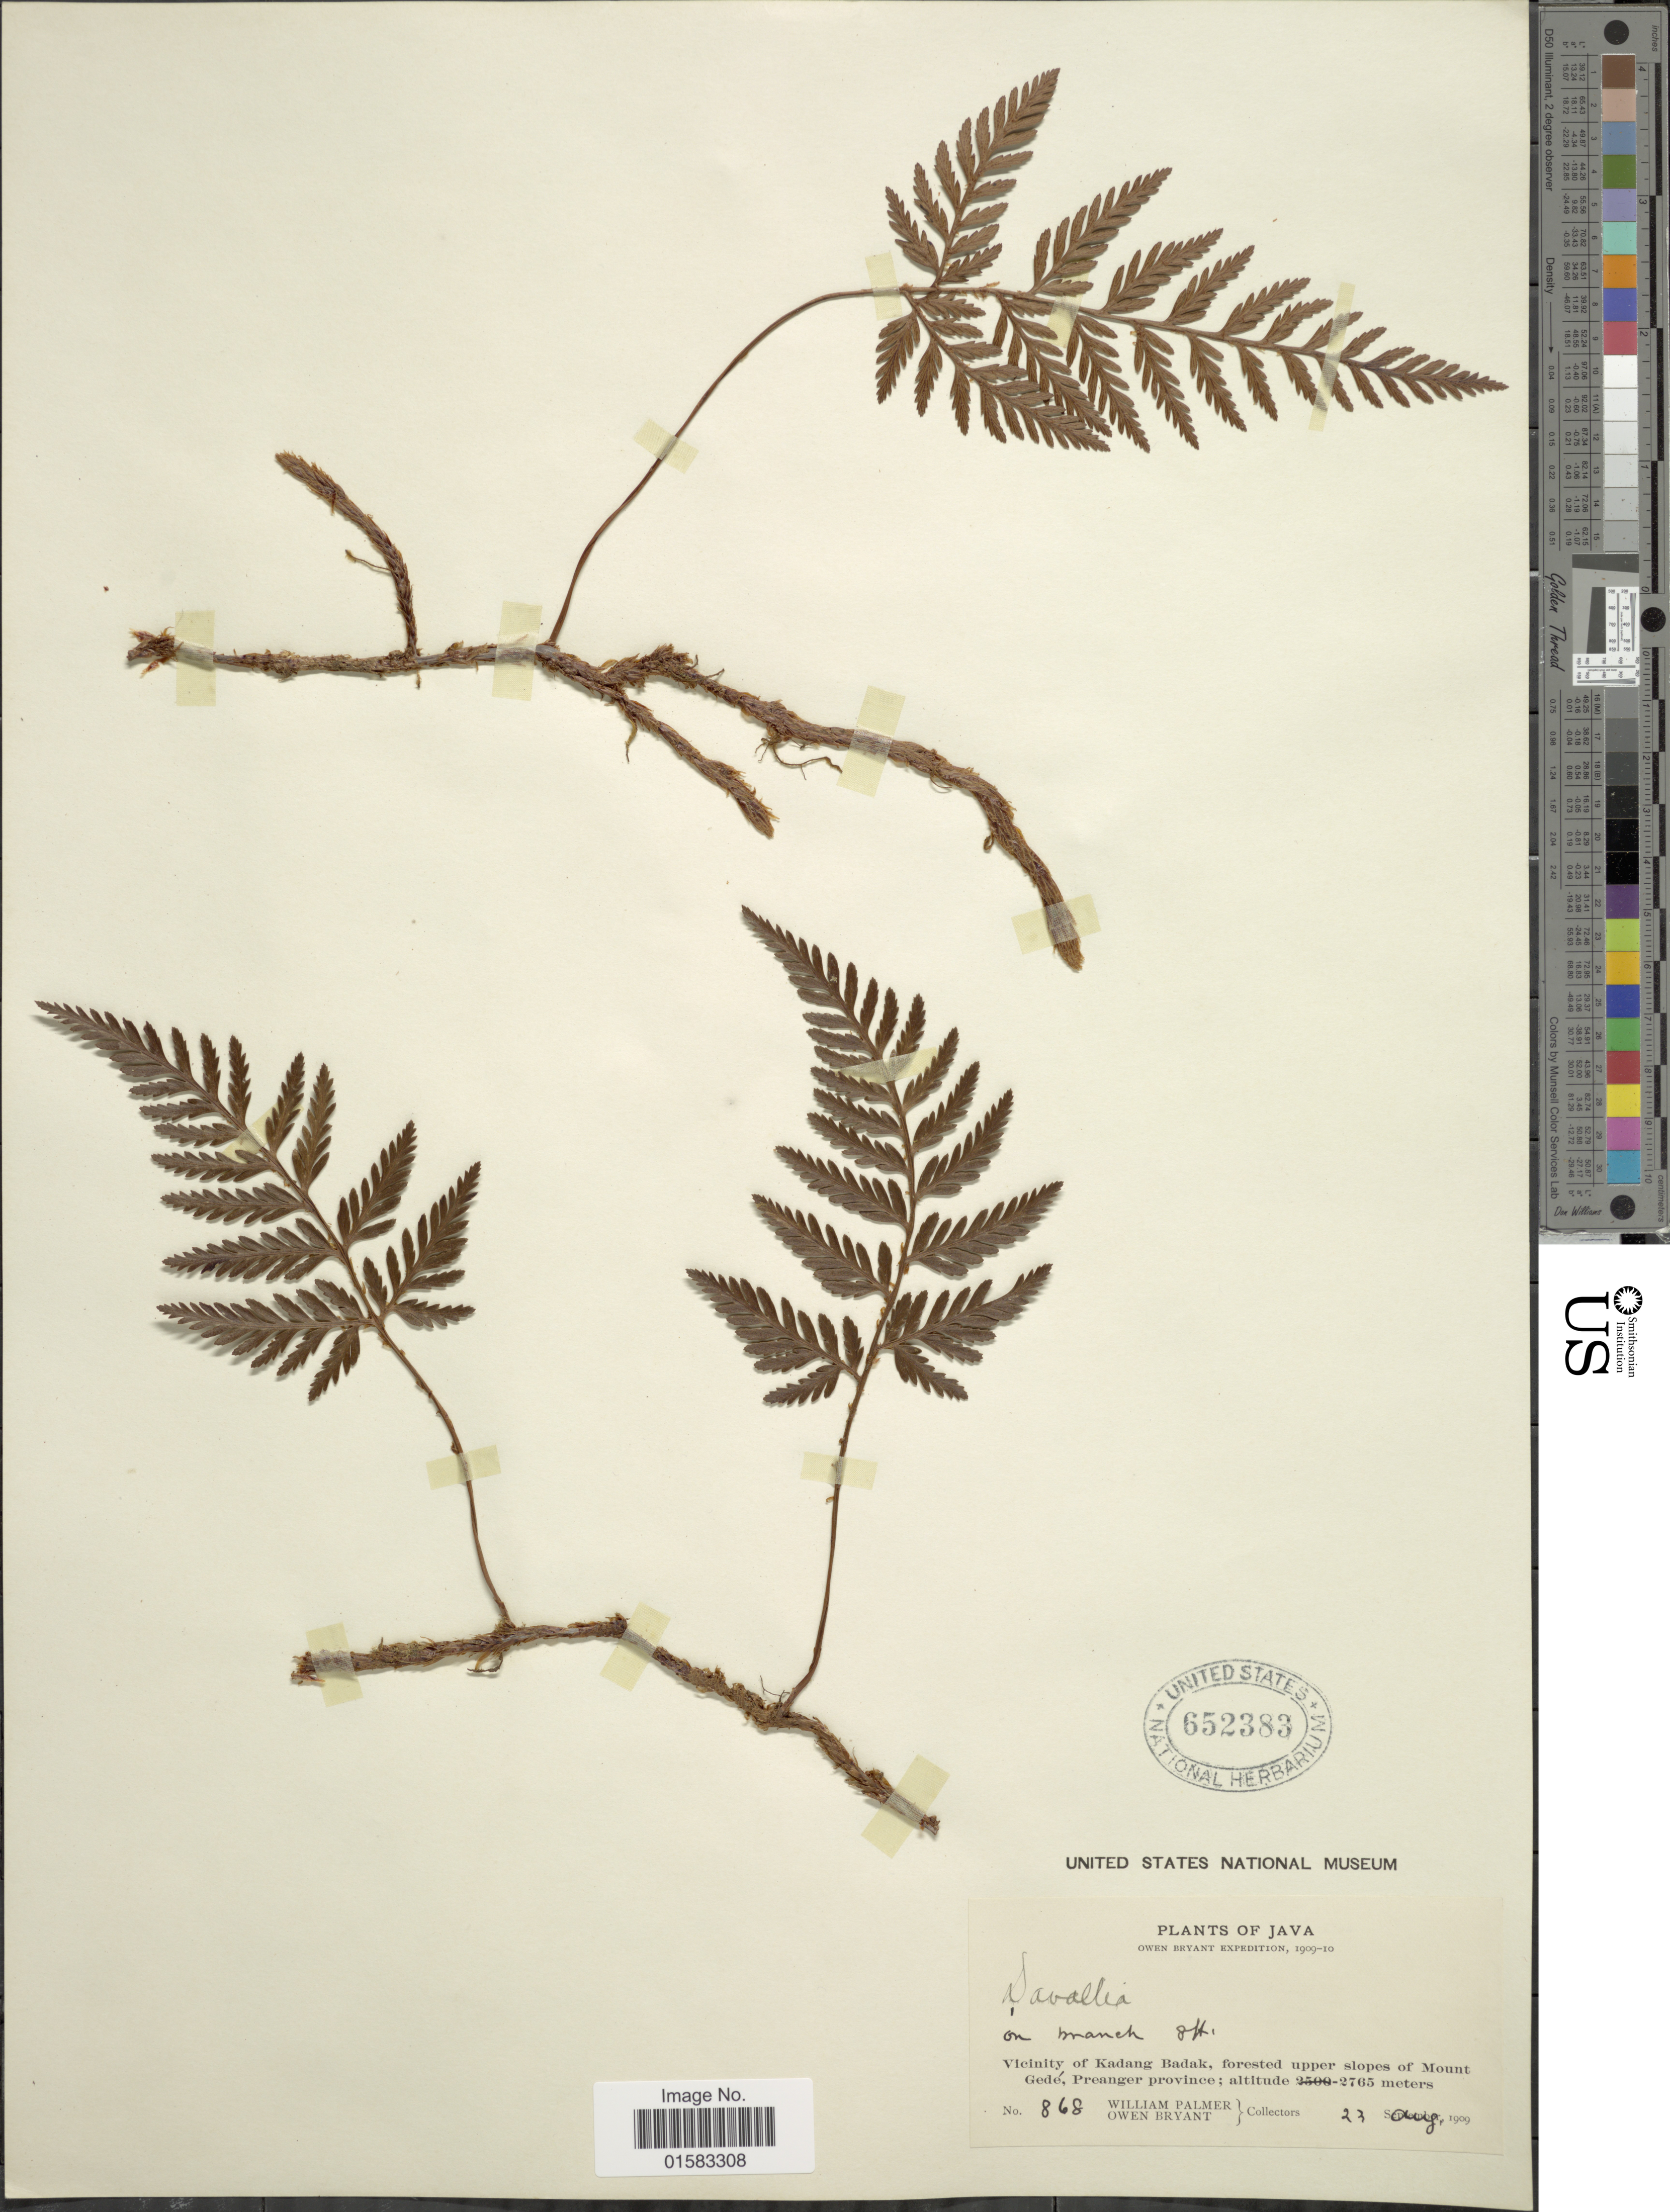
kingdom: Plantae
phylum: Tracheophyta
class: Polypodiopsida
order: Polypodiales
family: Davalliaceae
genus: Davallia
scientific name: Davallia repens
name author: (L. f.) Kuhn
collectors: W. Palmer & O. Bryant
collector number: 868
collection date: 1909-08-23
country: Indonesia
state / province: Java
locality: Vicinity of Kadang Babak, forested upper slopes of Mount Gede, Preanger province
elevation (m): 2765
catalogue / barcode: US 652383